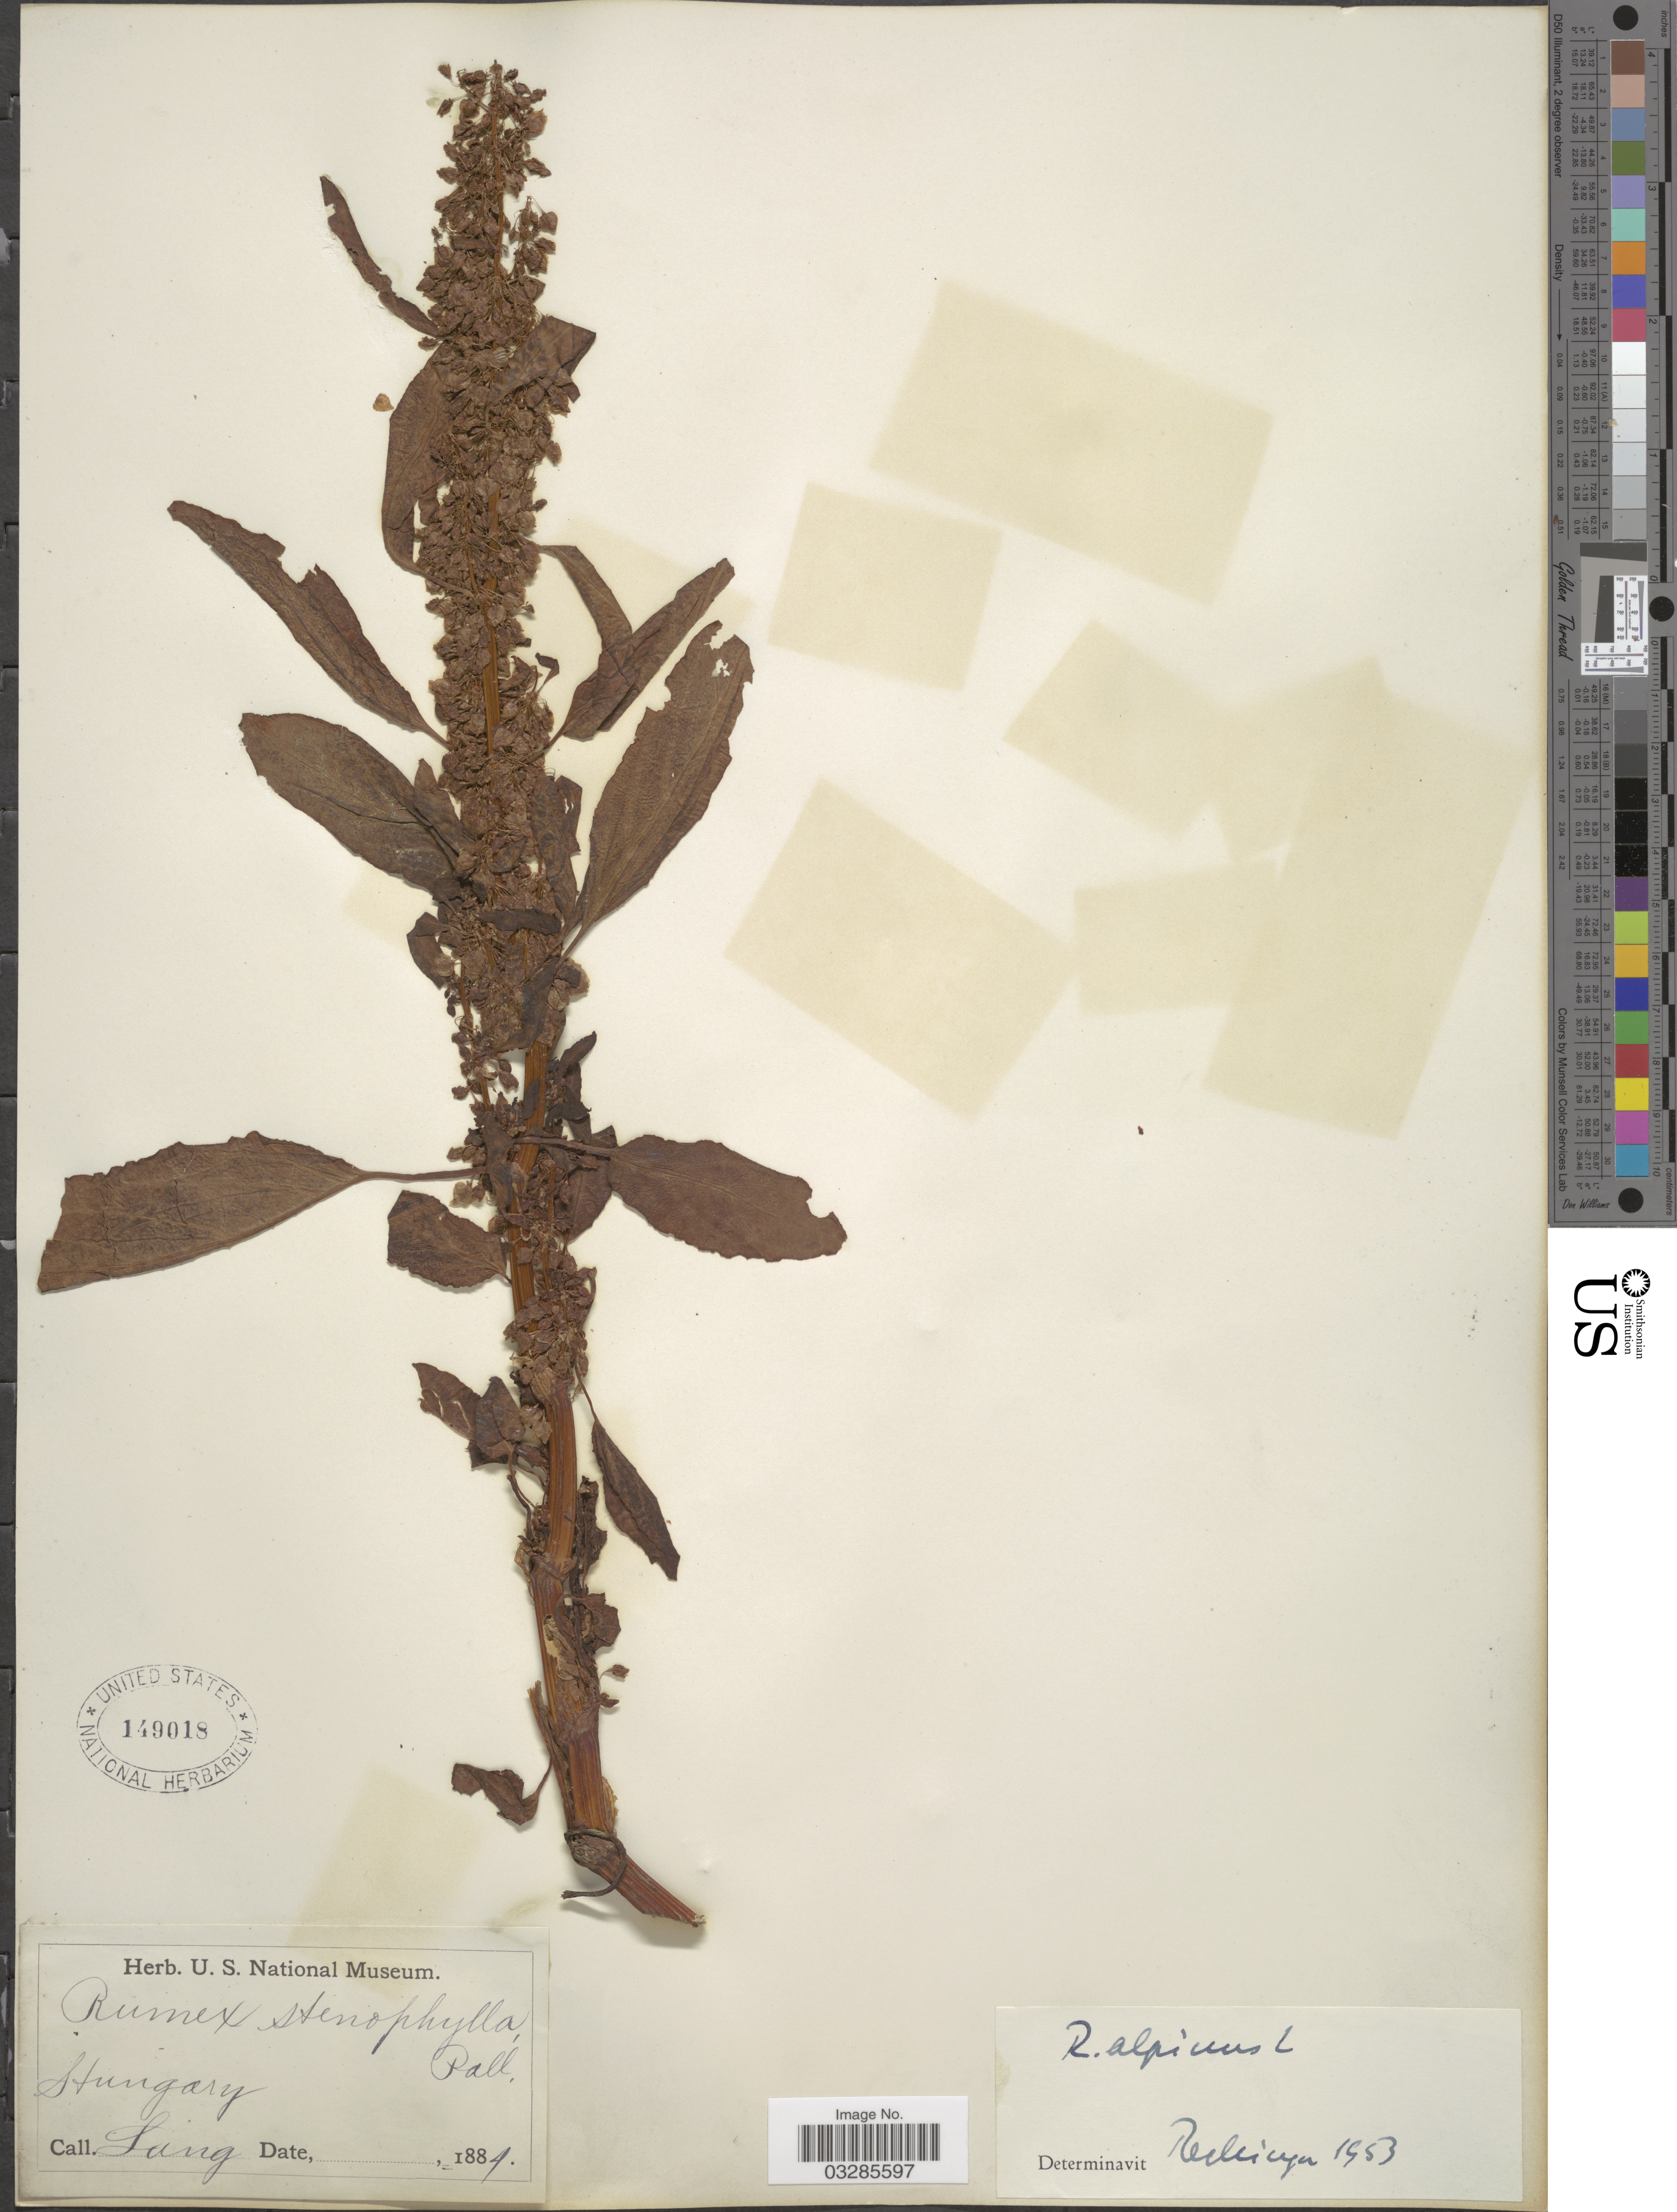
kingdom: Plantae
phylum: Tracheophyta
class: Magnoliopsida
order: Caryophyllales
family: Polygonaceae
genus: Rumex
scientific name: Rumex alpinus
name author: L.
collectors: -- Lang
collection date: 1884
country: Hungary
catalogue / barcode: US 149018